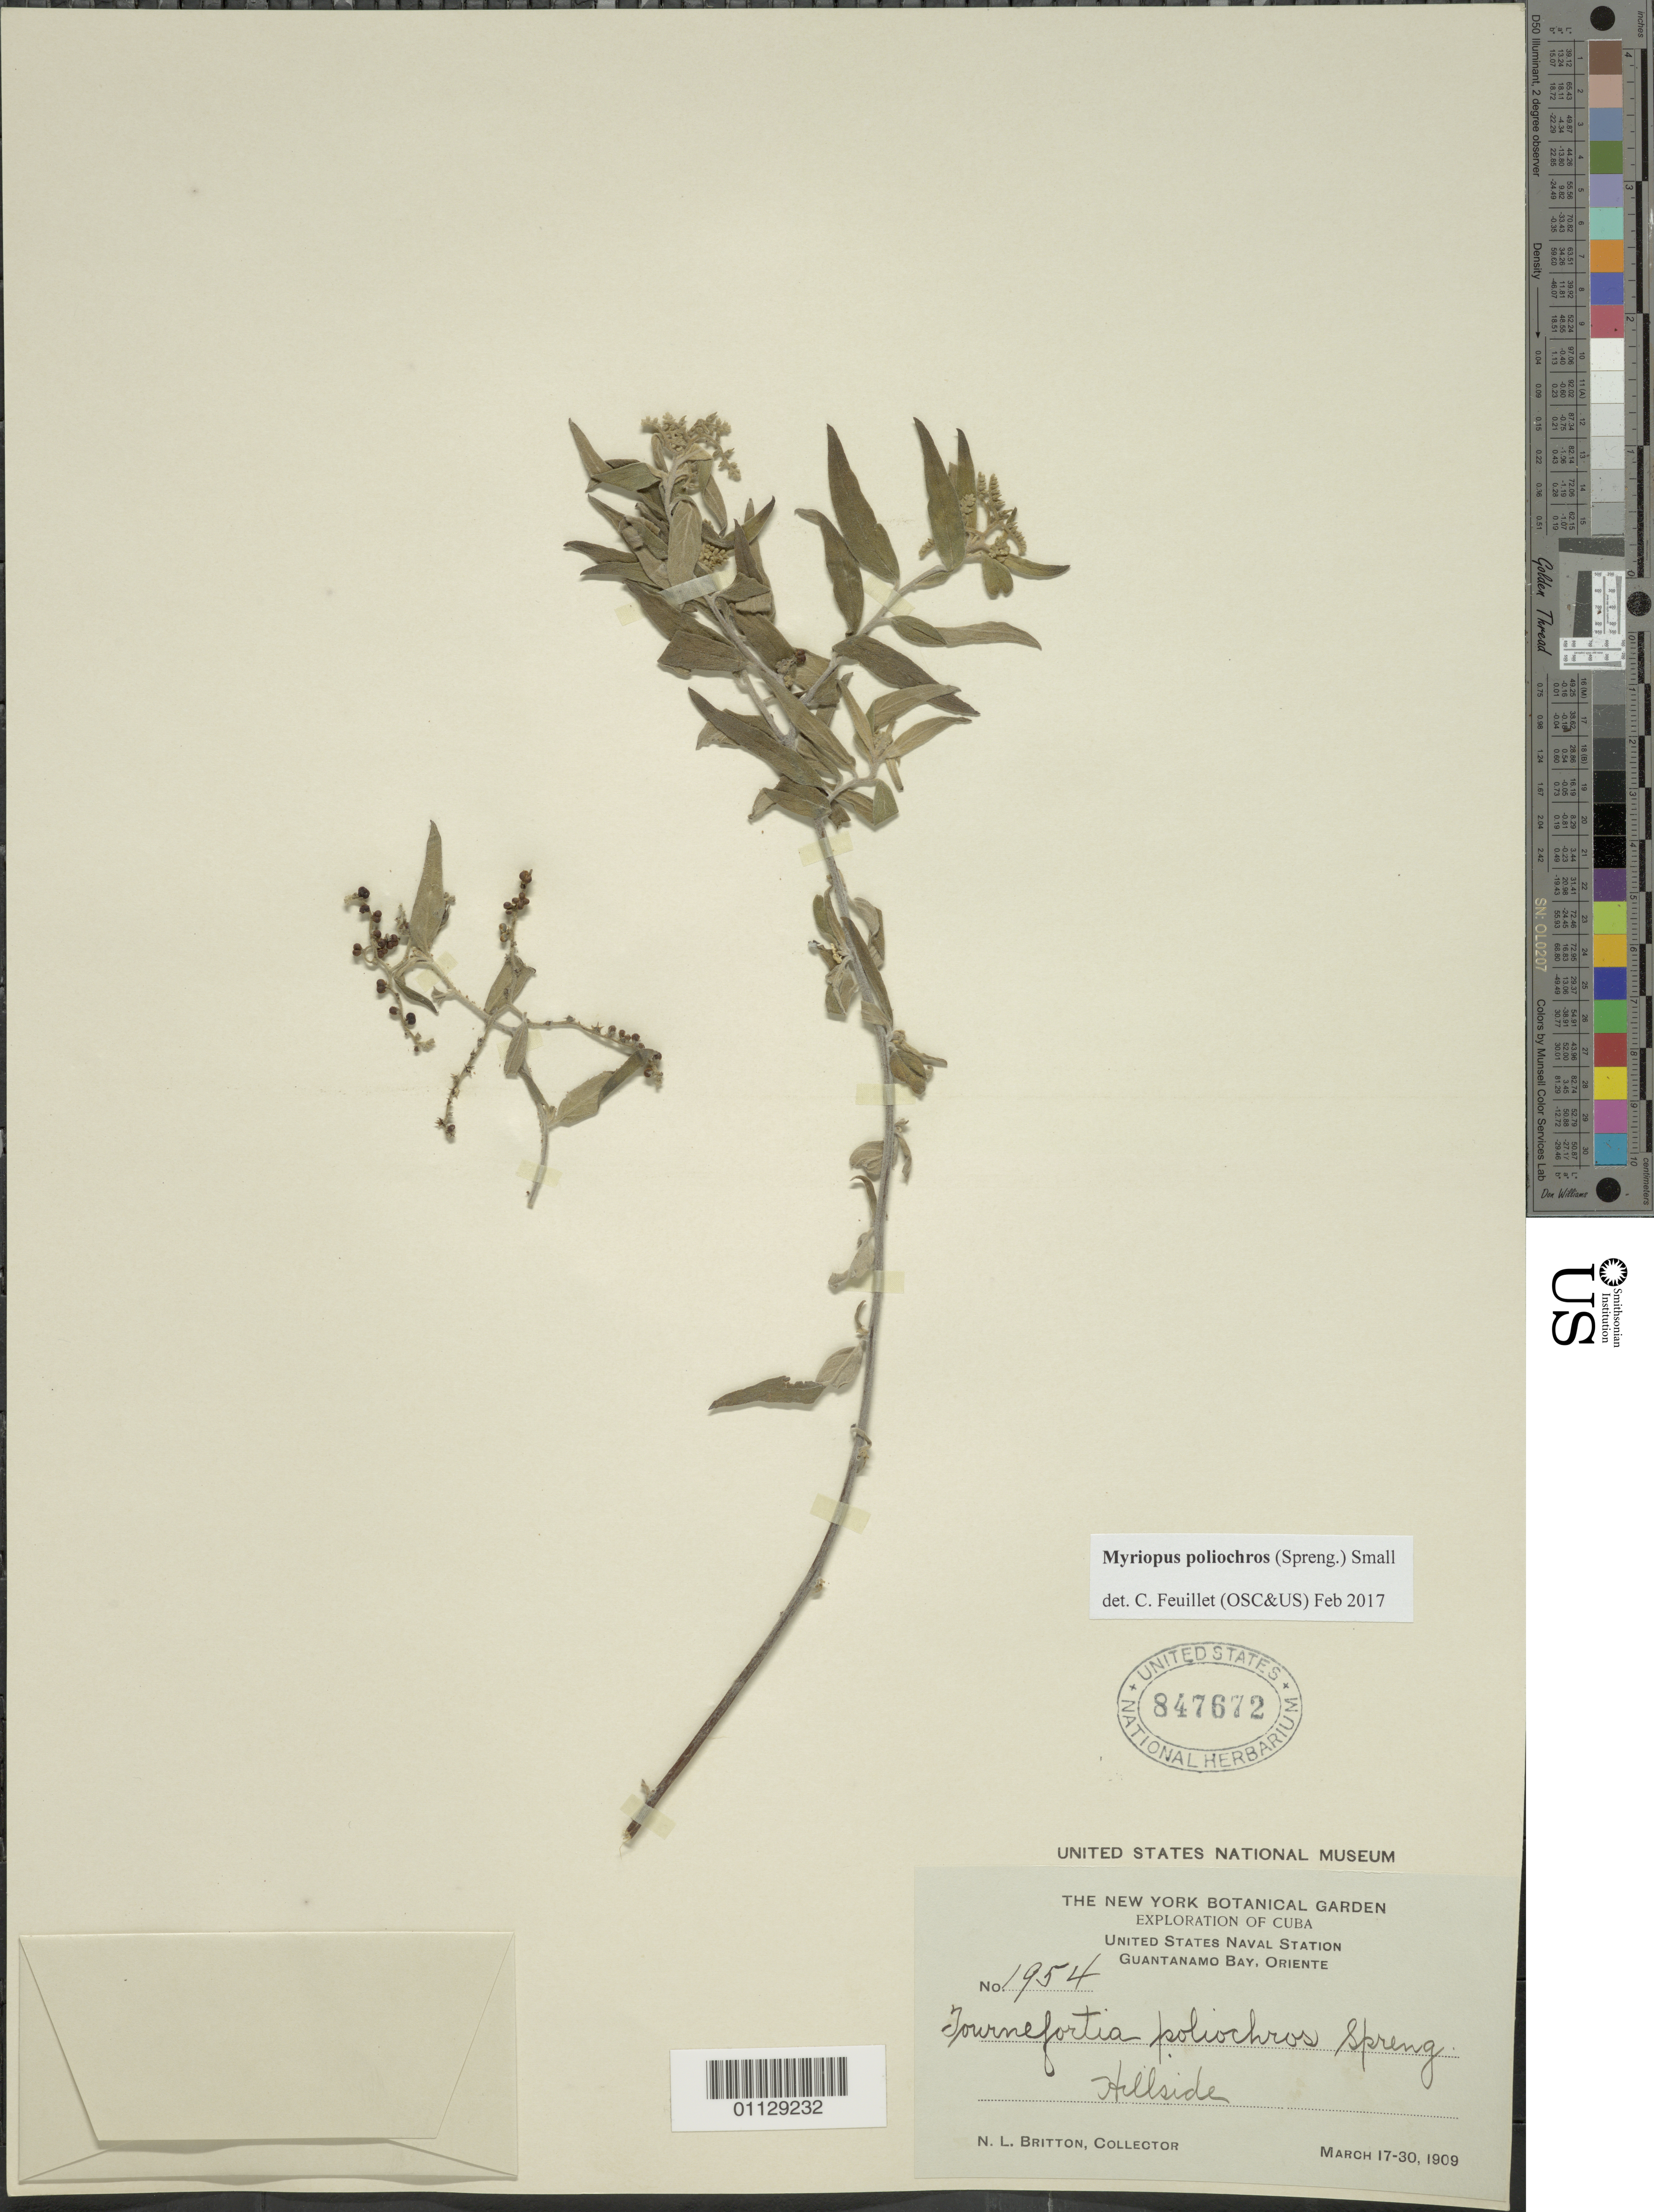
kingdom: Plantae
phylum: Tracheophyta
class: Magnoliopsida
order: Boraginales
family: Heliotropiaceae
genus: Myriopus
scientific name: Myriopus poliochros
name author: (Spreng.) Small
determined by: Feuillet, C.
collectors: N. Britton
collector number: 1954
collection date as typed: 17 Mar 1909 to 30 Mar 1909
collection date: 1909-03-17/1909-03-30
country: Cuba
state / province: Oriente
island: Cuba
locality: United States Naval Station, Guantanamo Bay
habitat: Hillside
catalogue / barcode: US 847672